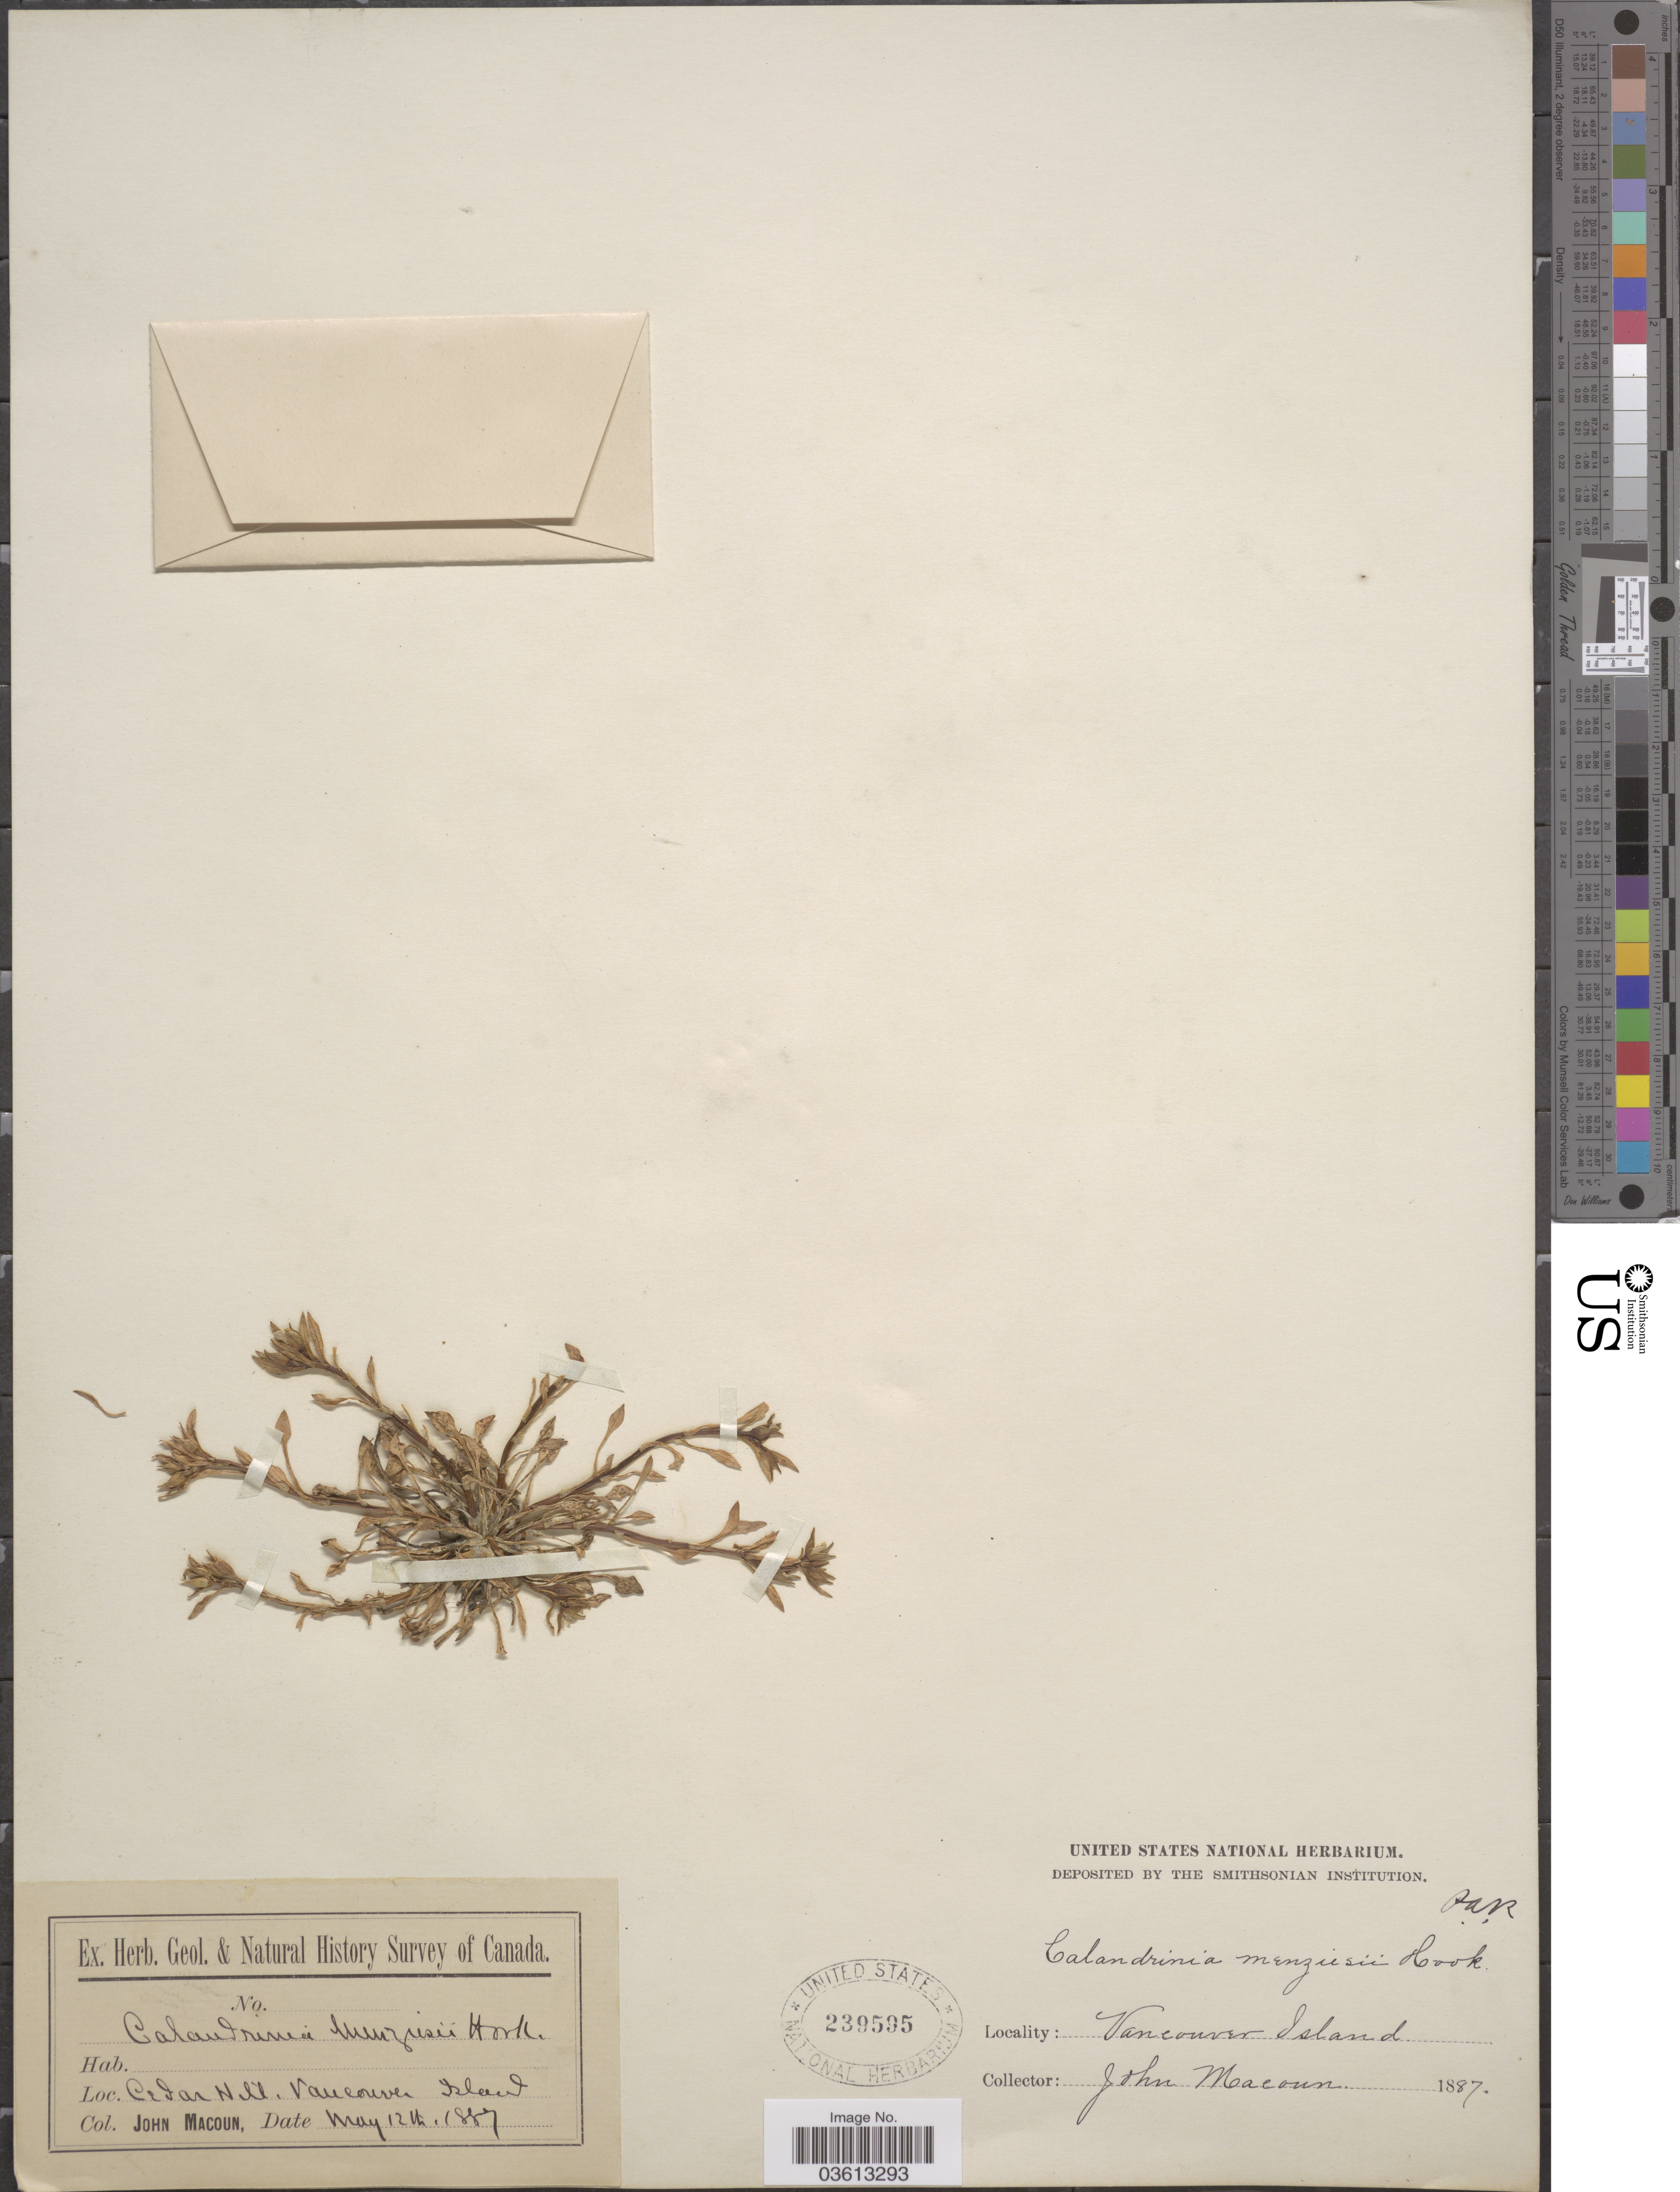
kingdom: Plantae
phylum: Tracheophyta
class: Magnoliopsida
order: Caryophyllales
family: Montiaceae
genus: Calandrinia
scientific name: Calandrinia ciliata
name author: (Ruiz & Pav.) DC.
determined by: Strong, Mark T., (BOT), Smithsonian Institution - National Museum of Natural History (UNITED STATES)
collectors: J. Macoun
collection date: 1887-05-12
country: Canada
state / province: British Columbia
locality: Cedar Hill, Vancouver Island.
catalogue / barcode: US 239595